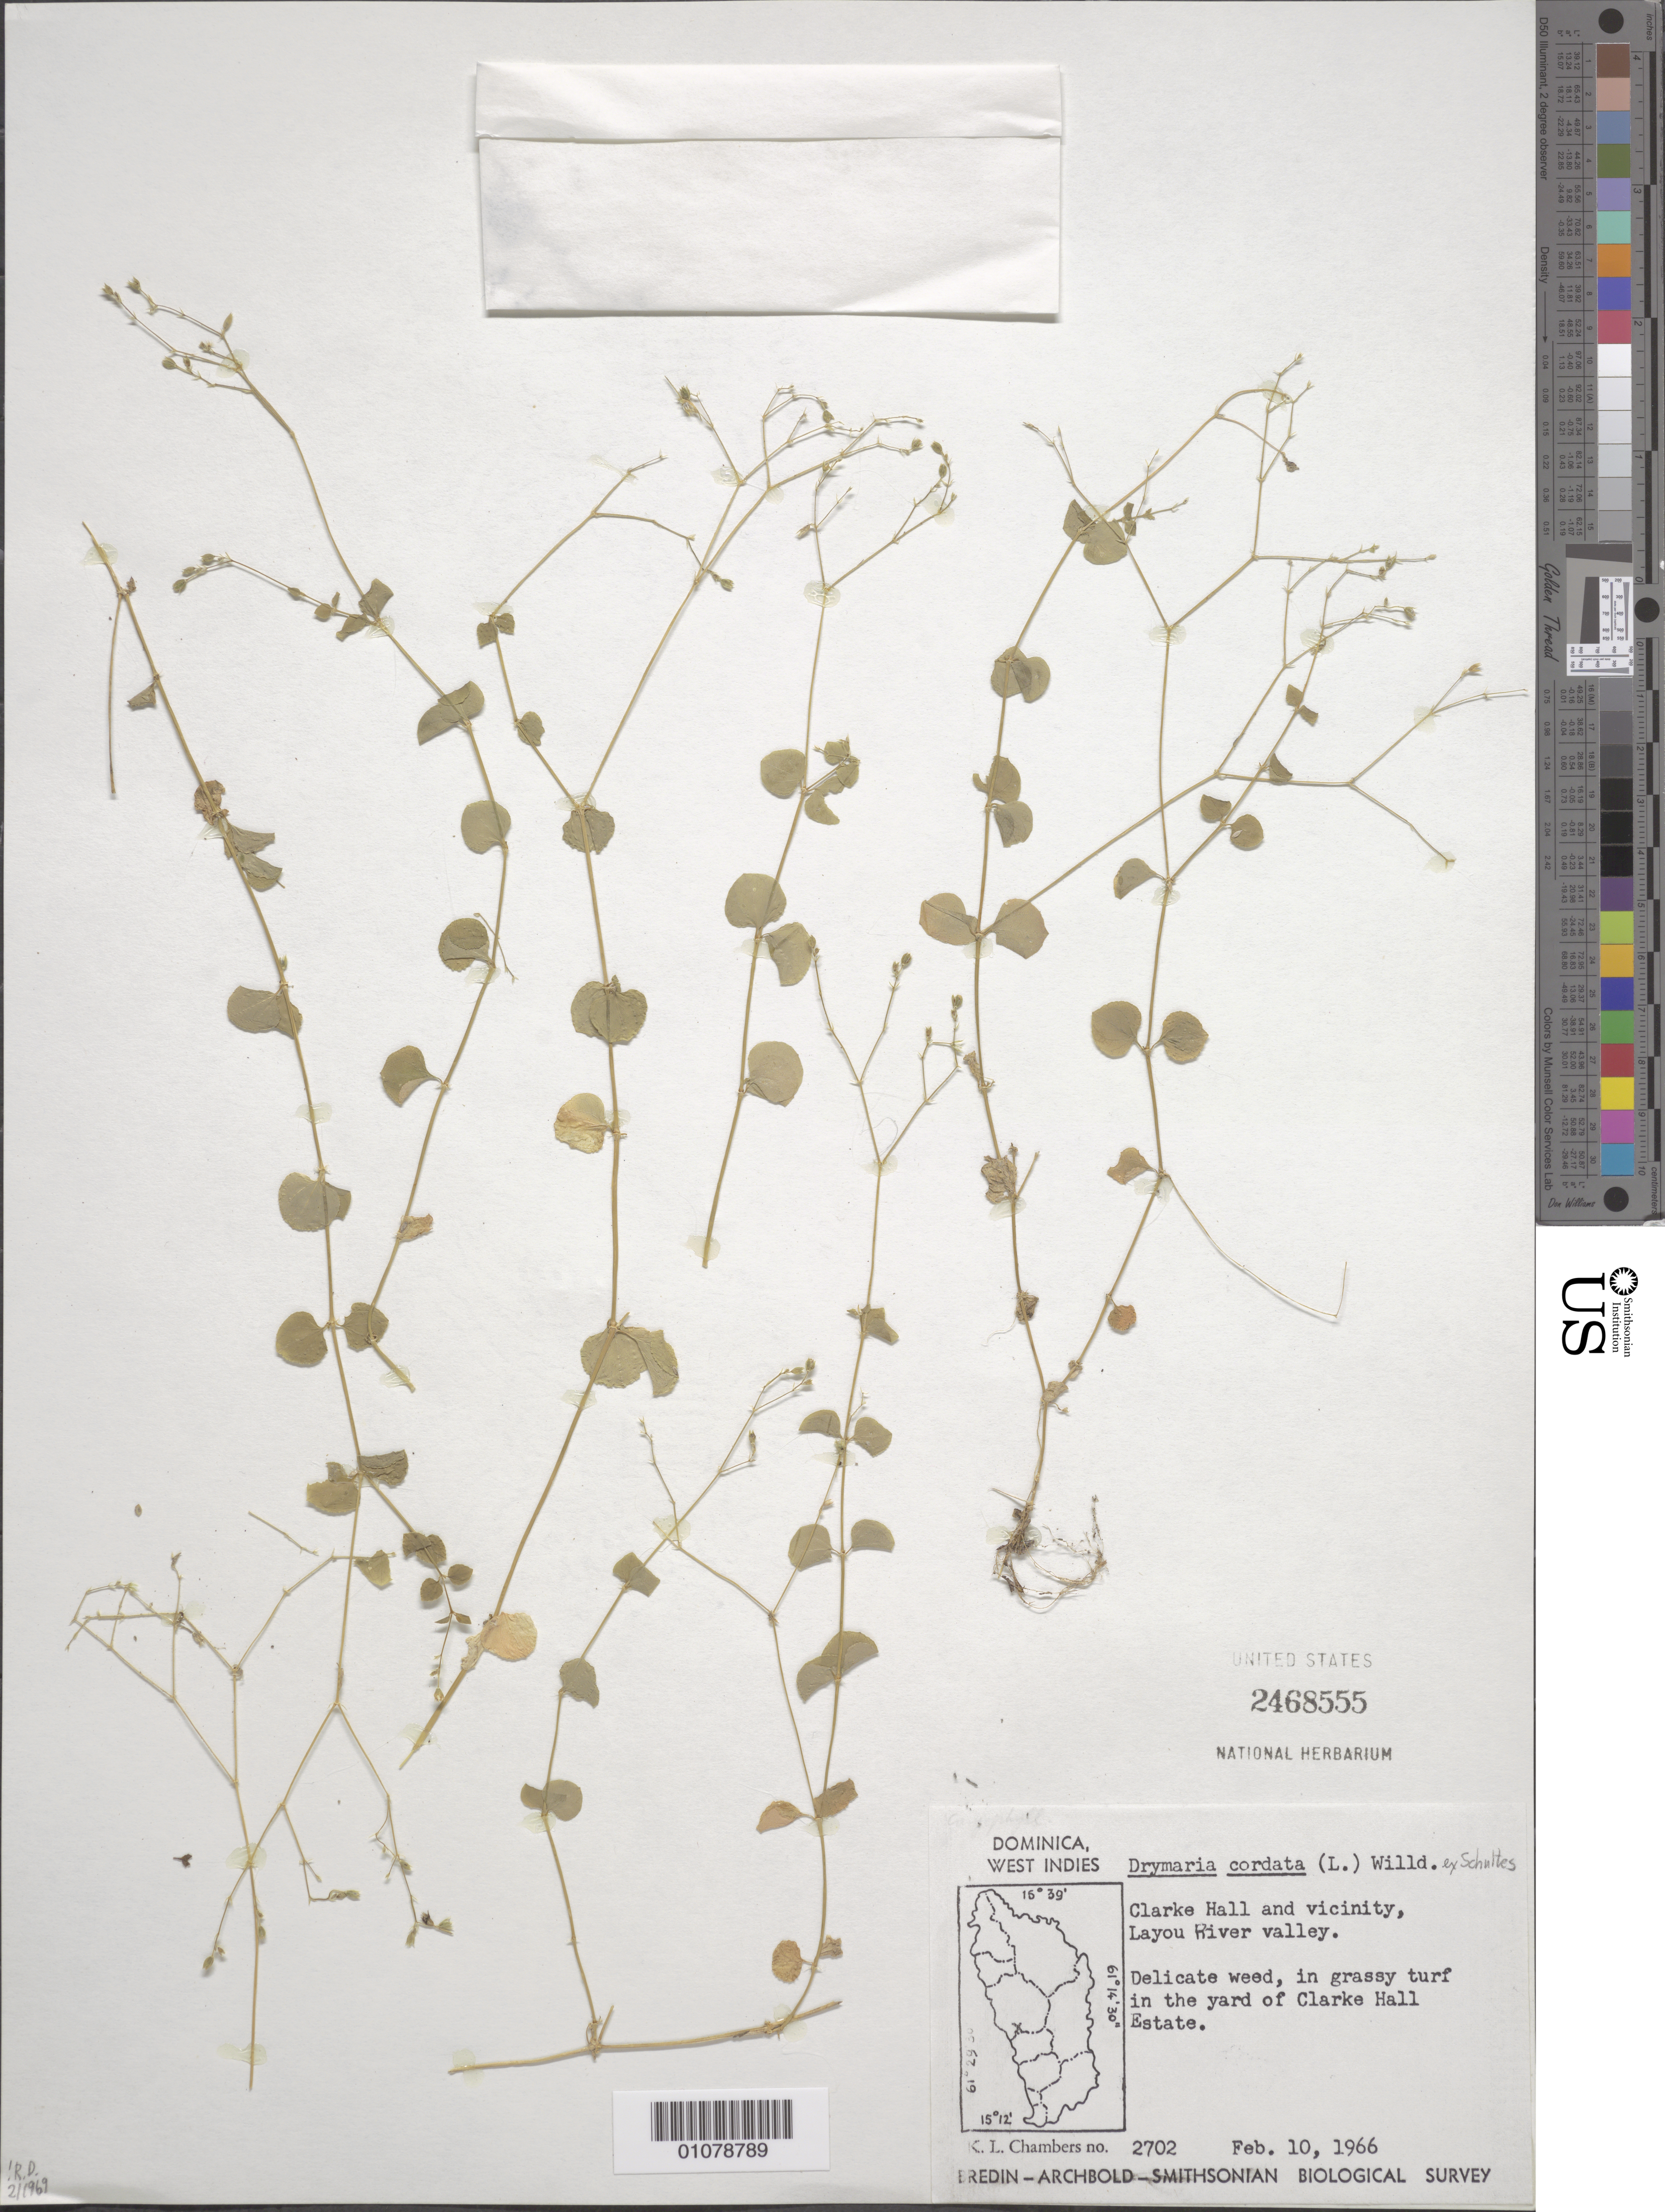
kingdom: Plantae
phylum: Tracheophyta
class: Magnoliopsida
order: Caryophyllales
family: Caryophyllaceae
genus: Drymaria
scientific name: Drymaria cordata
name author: (L.) Willd. ex Schult.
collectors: K. L. Chambers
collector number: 2702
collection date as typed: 10 Feb 1966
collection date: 1966-02-10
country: Dominica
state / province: St. Joseph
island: Dominica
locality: Layou river valley, Clarke Hall and vicinity, yard of clarke Hall Estate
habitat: In grassy turf in the yard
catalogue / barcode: US 2468555